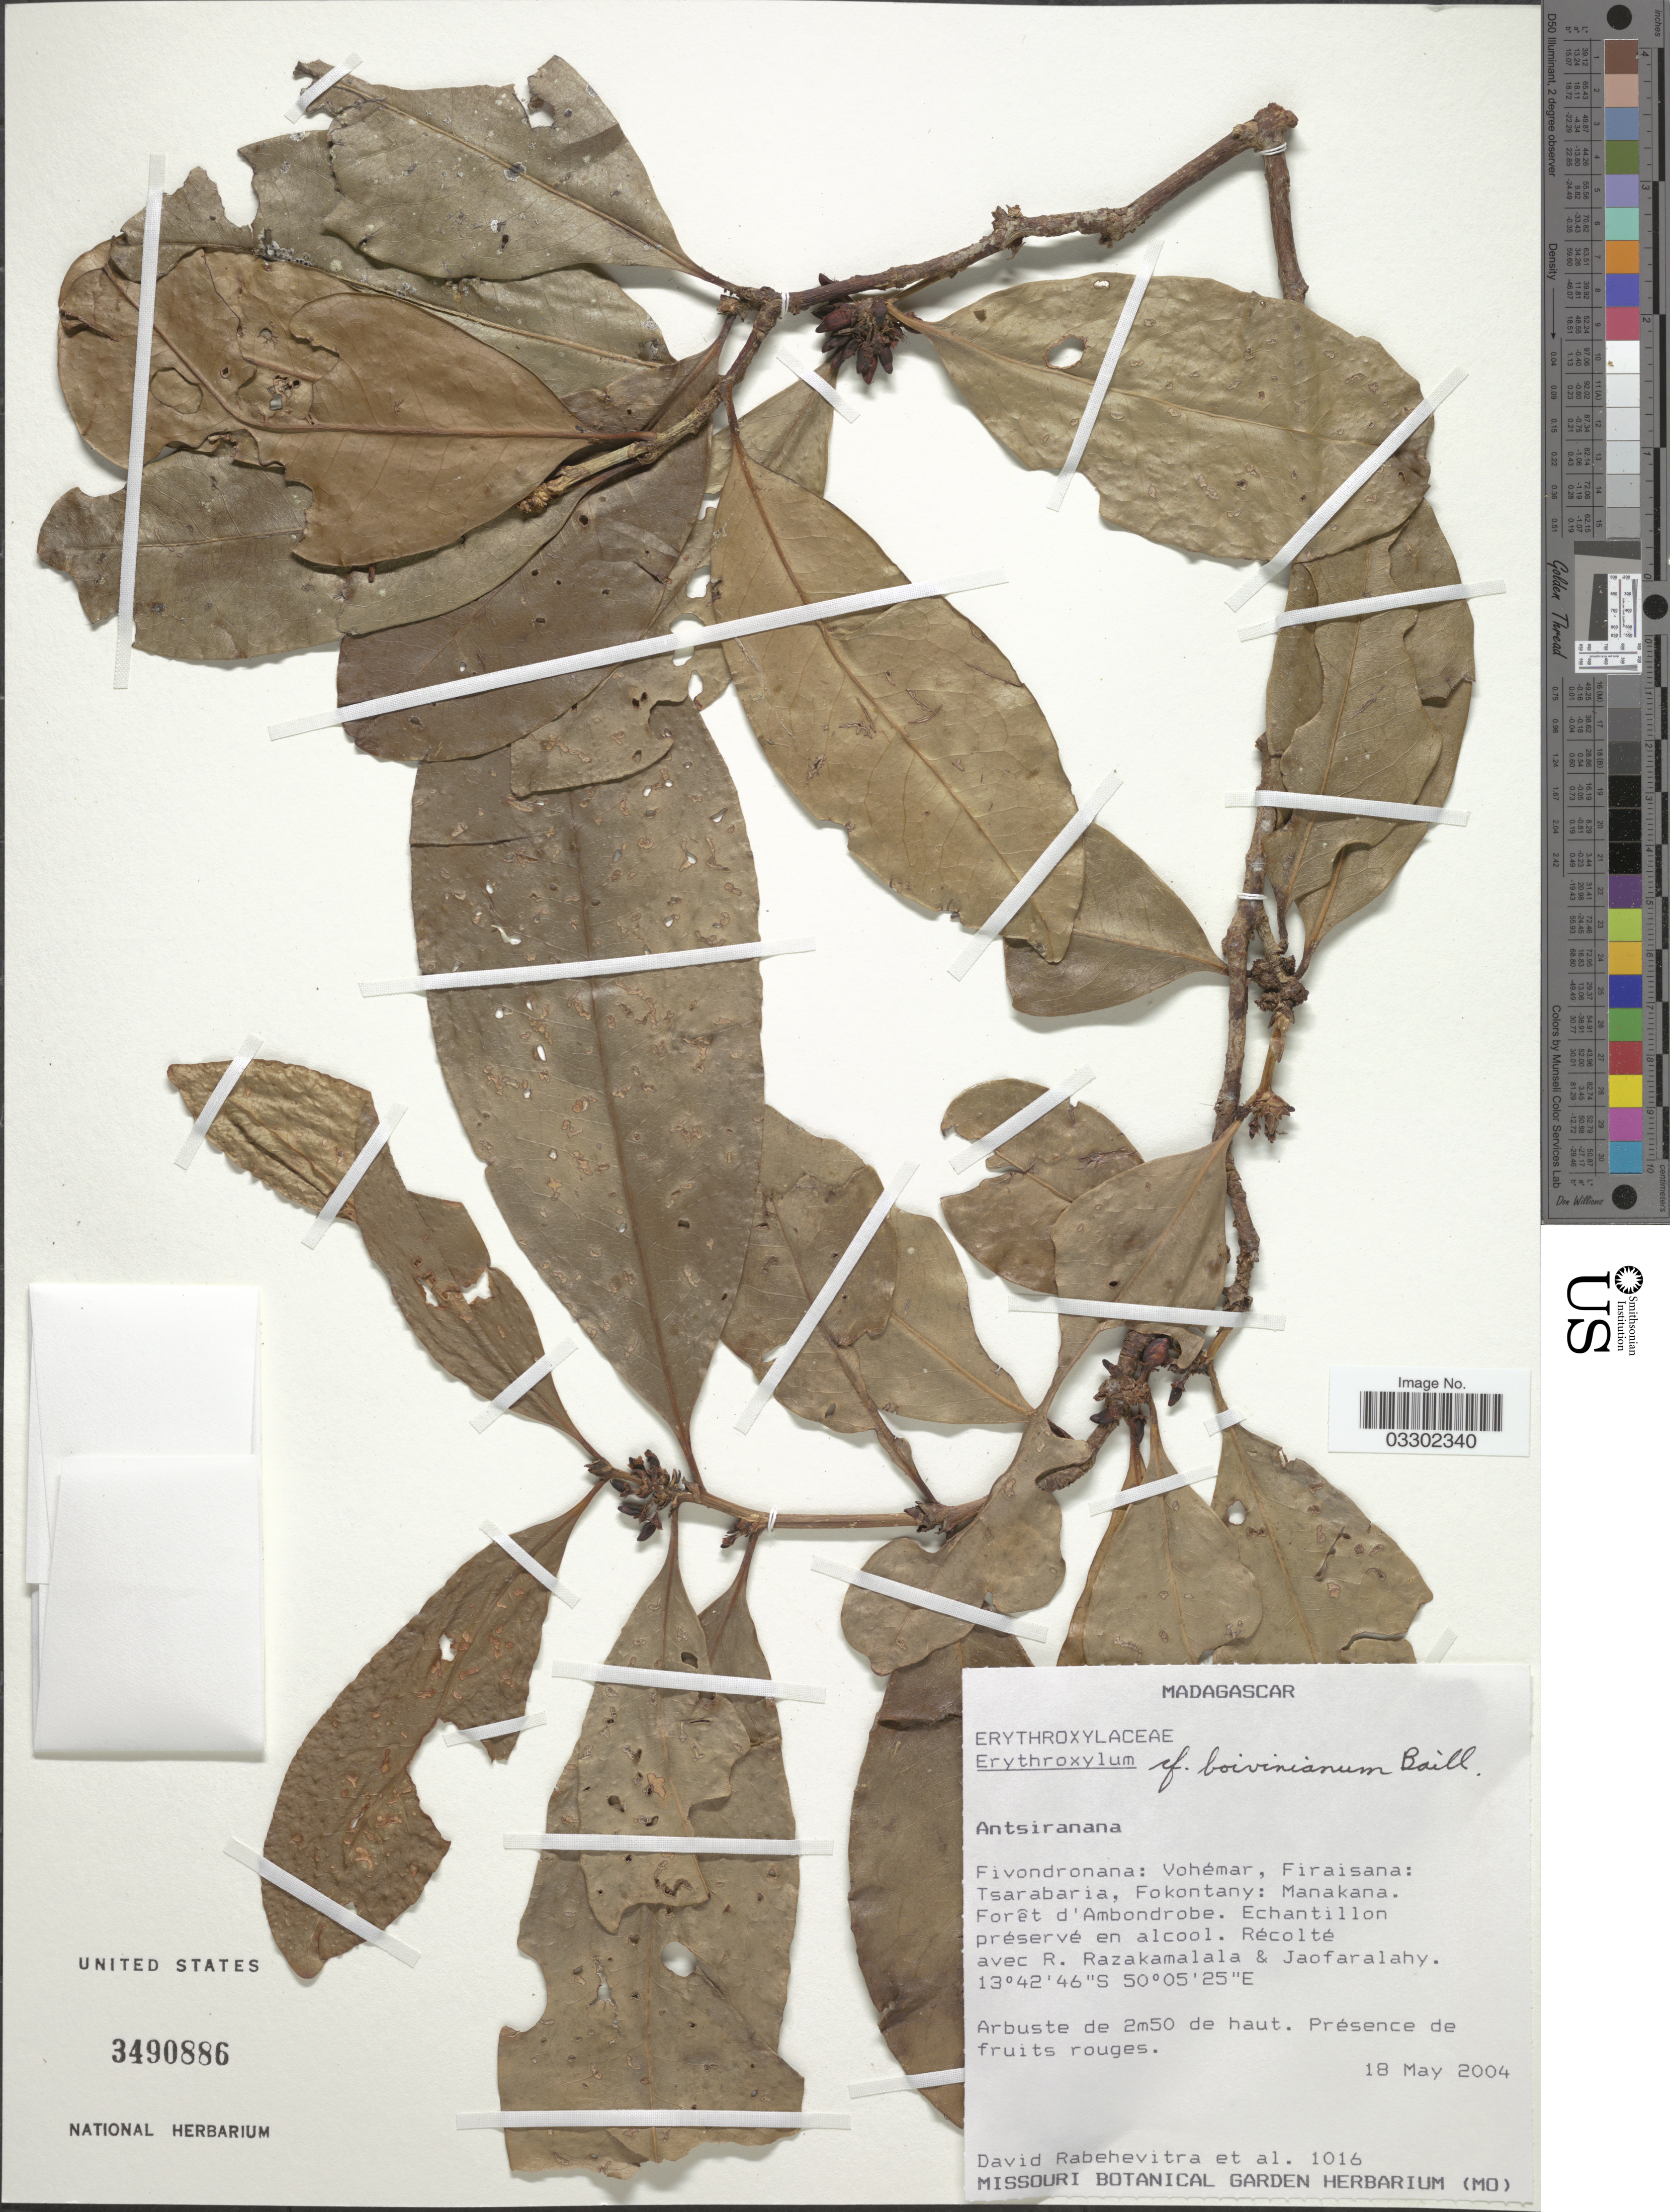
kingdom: Plantae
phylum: Tracheophyta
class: Magnoliopsida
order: Malpighiales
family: Erythroxylaceae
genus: Erythroxylum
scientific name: Erythroxylum boivinianum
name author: Baill.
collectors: D. Rabehevitra, R. Razakamalala & Jaofaralahy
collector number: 1016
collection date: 2004-05-18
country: Madagascar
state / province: Sava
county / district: Vohémar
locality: Fivondronana: Vohémar, Firaisana: Tsarabaria, Fokontany: Manakana. Forêt d'Ambondrobe.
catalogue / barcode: US 3490886